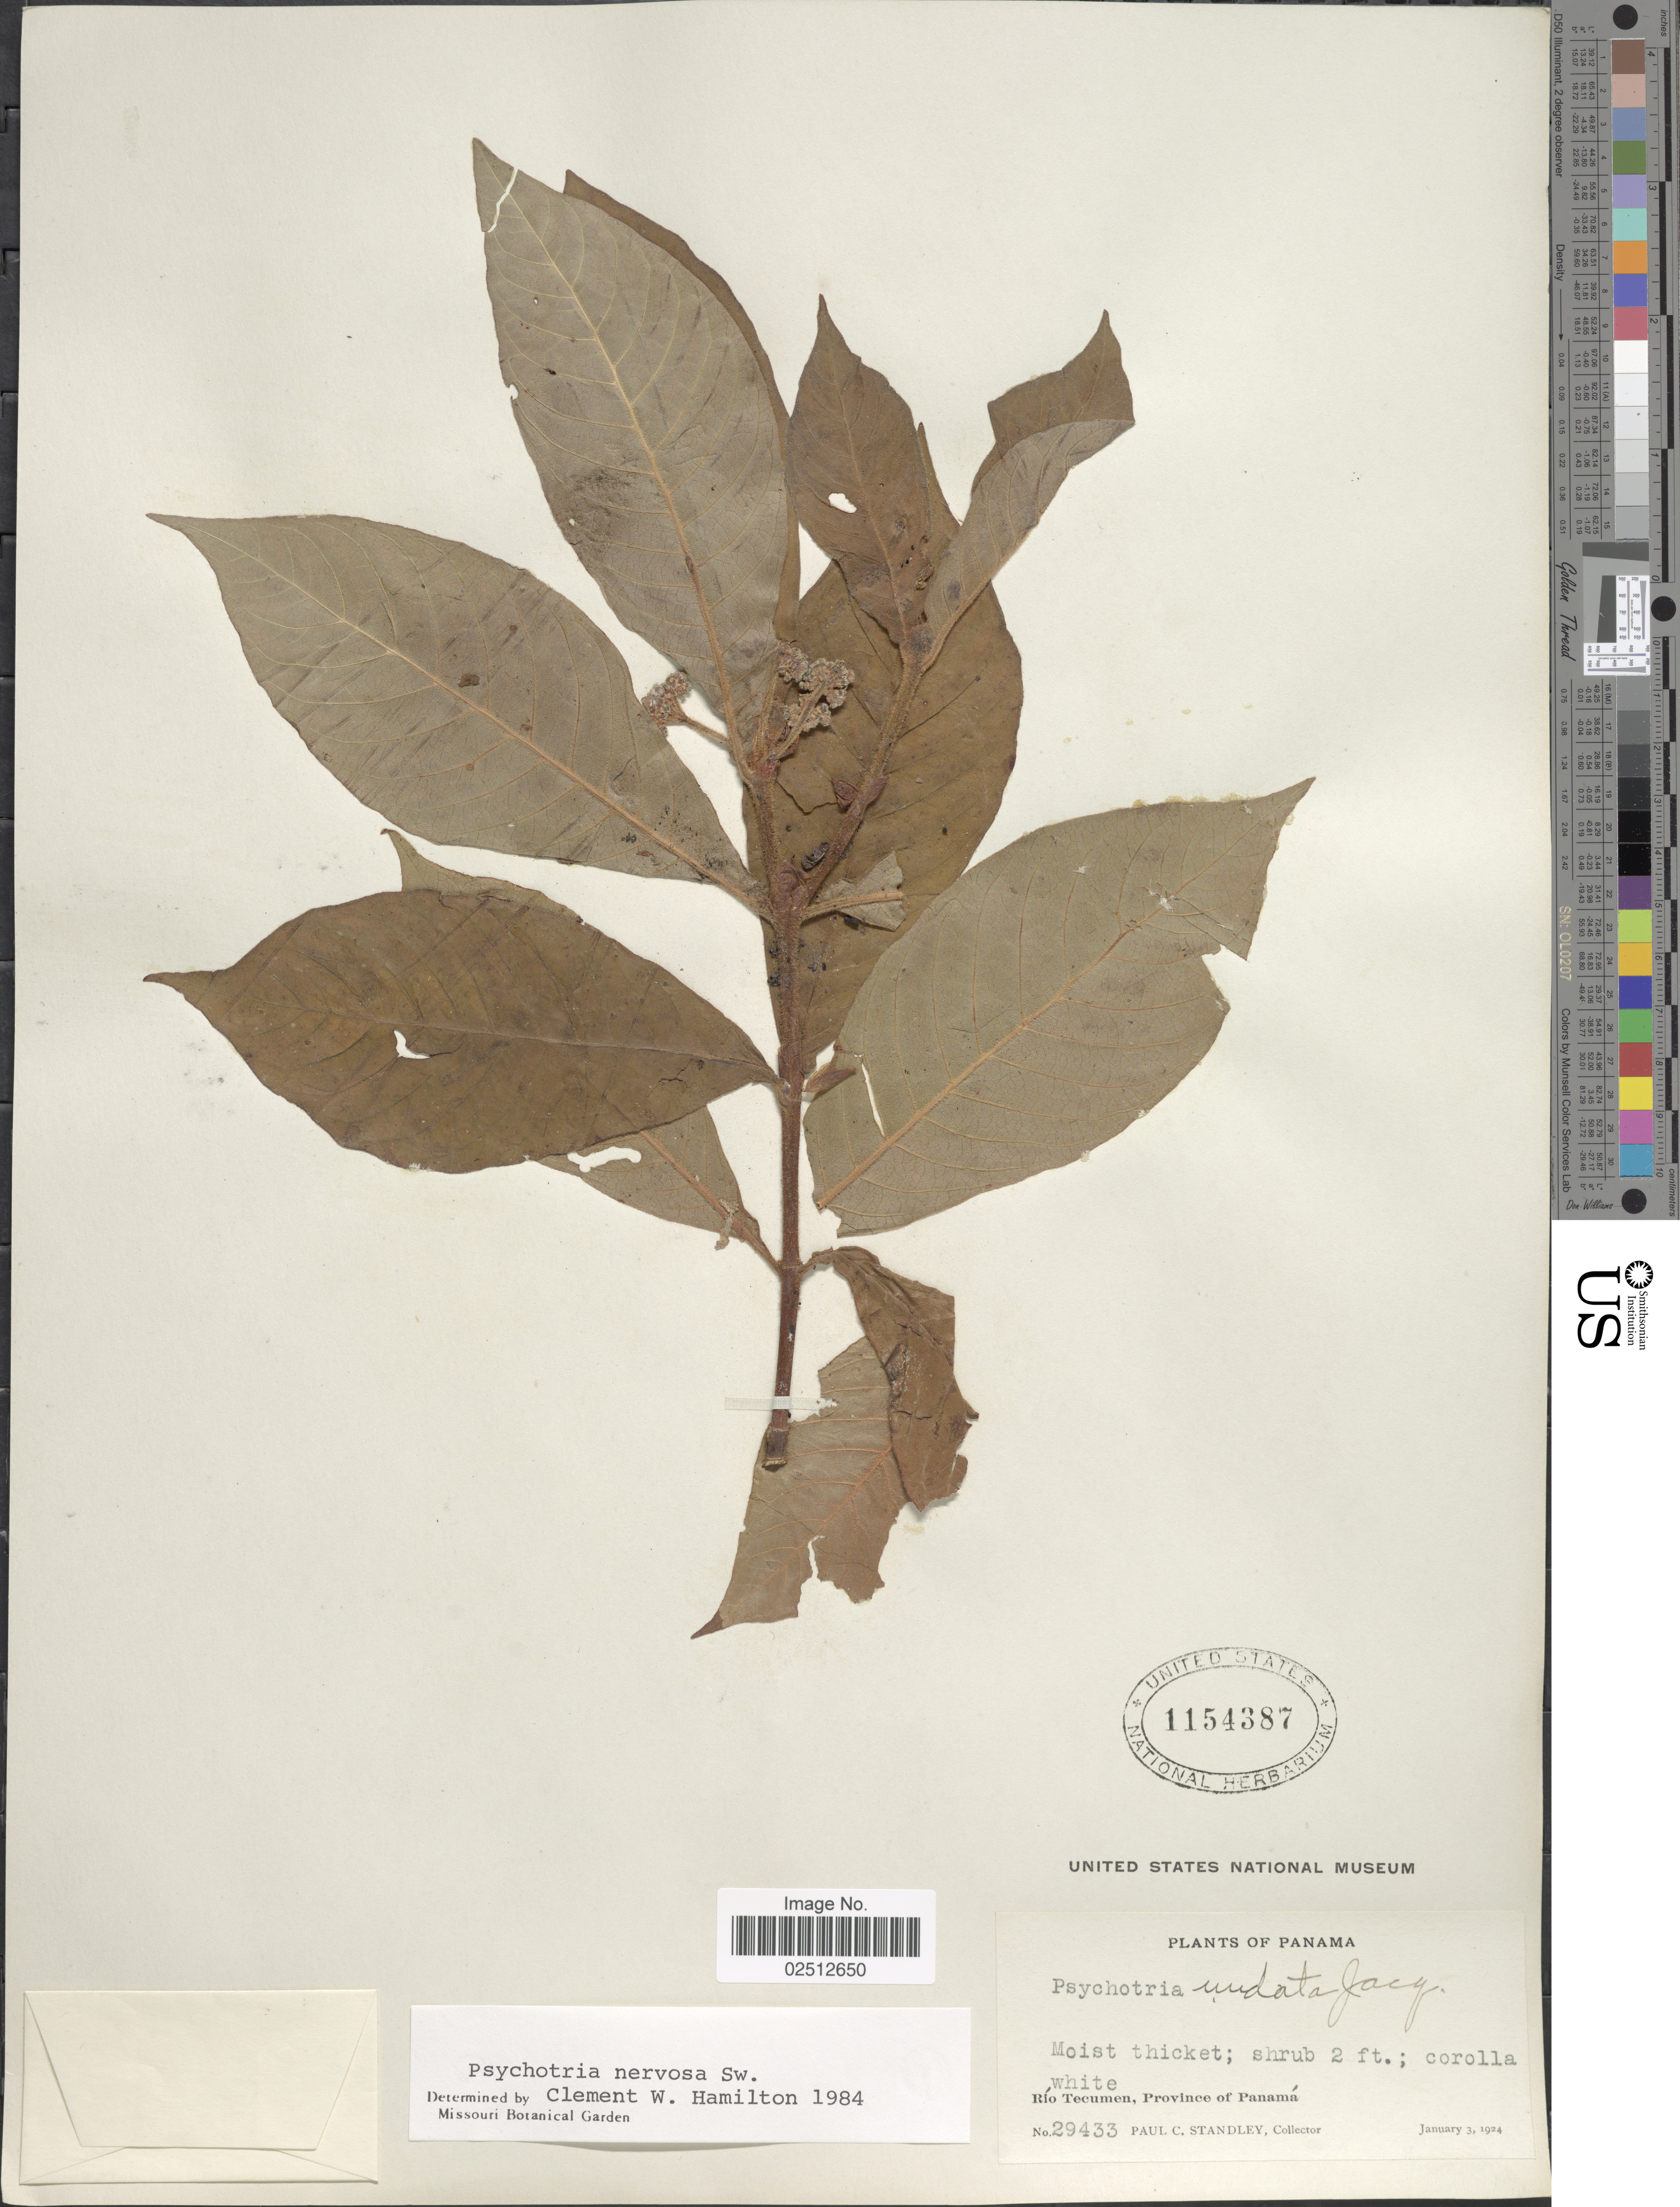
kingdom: Plantae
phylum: Tracheophyta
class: Magnoliopsida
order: Gentianales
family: Rubiaceae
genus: Psychotria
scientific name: Psychotria nervosa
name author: Sw.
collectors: P. C. Standley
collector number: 29433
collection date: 1924-01-03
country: Panama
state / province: Panamá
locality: Rio Tecumen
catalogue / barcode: US 1154387